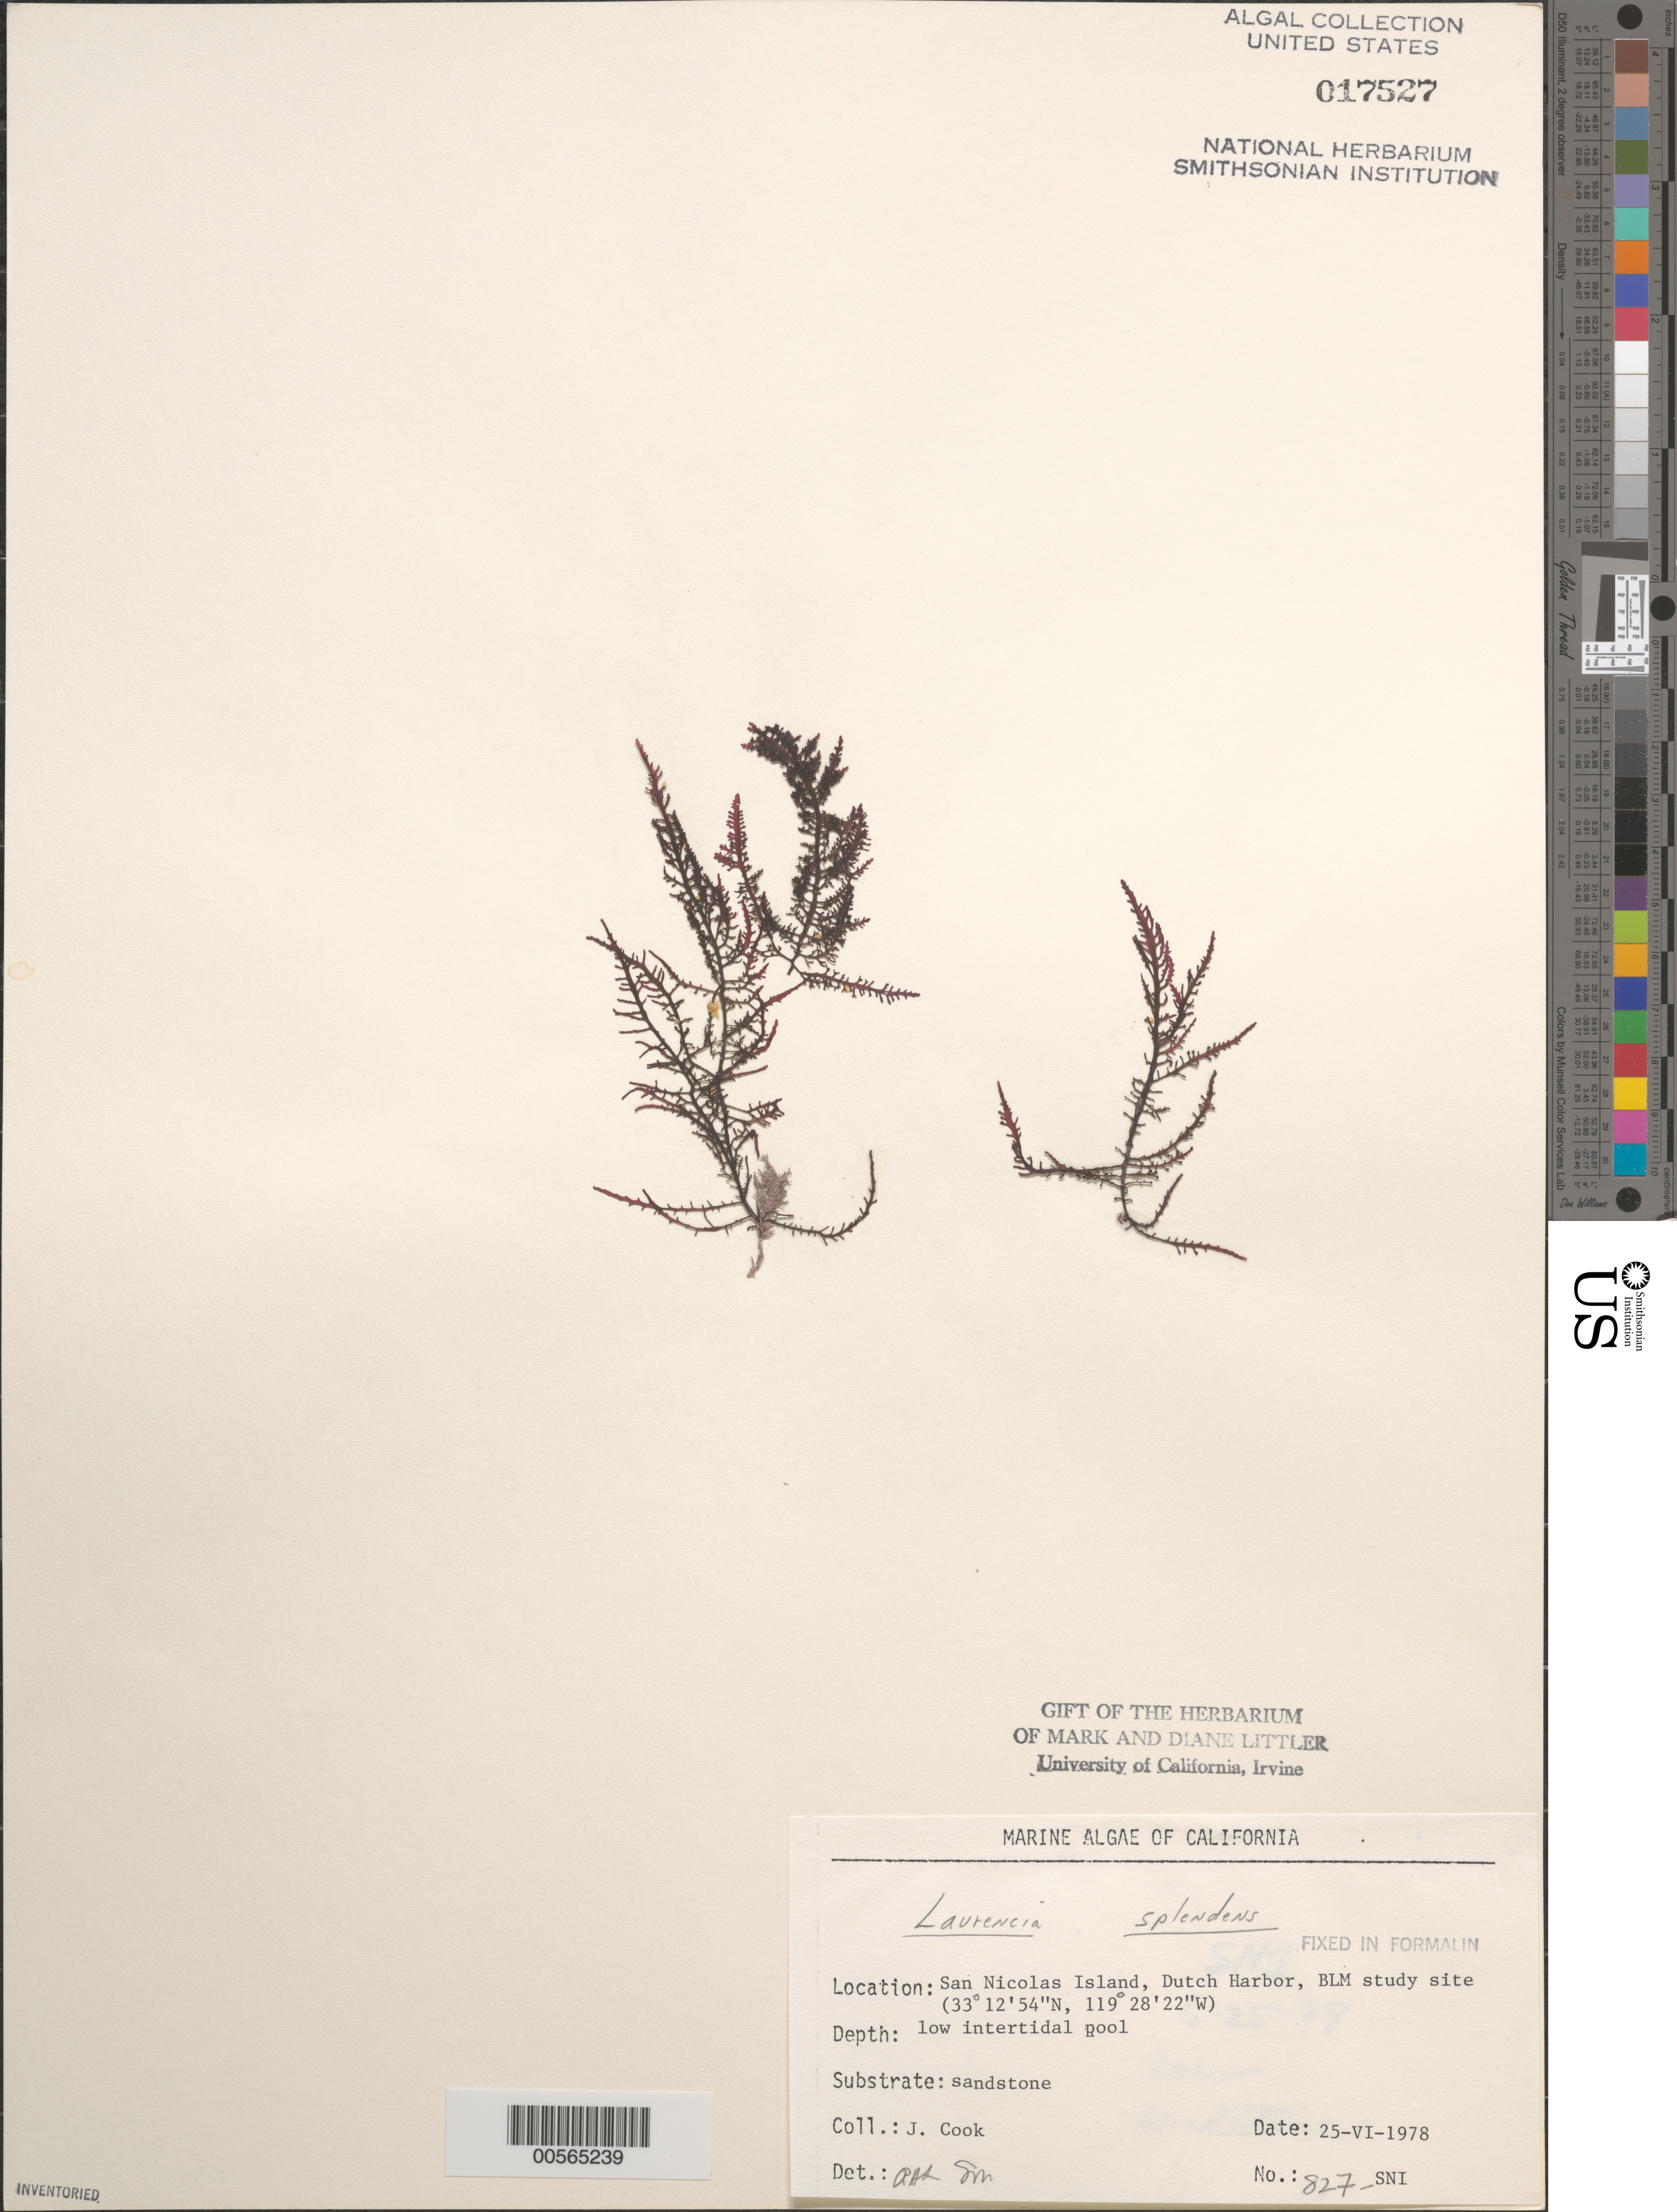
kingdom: Plantae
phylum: Rhodophyta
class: Florideophyceae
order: Ceramiales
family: Rhodomelaceae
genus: Osmundea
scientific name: Osmundea splendens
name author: (Hollenb.) K.W. Nam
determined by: Algae name updating Project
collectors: J. Cook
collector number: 827-sni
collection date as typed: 25 Jun 1978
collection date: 1978-06-25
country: United States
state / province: California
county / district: Ventura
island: San Nicolas Island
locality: Dutch Harbor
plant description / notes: BLM-SOCALBIGHT Rocky Intertidal Survey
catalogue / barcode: US 17527